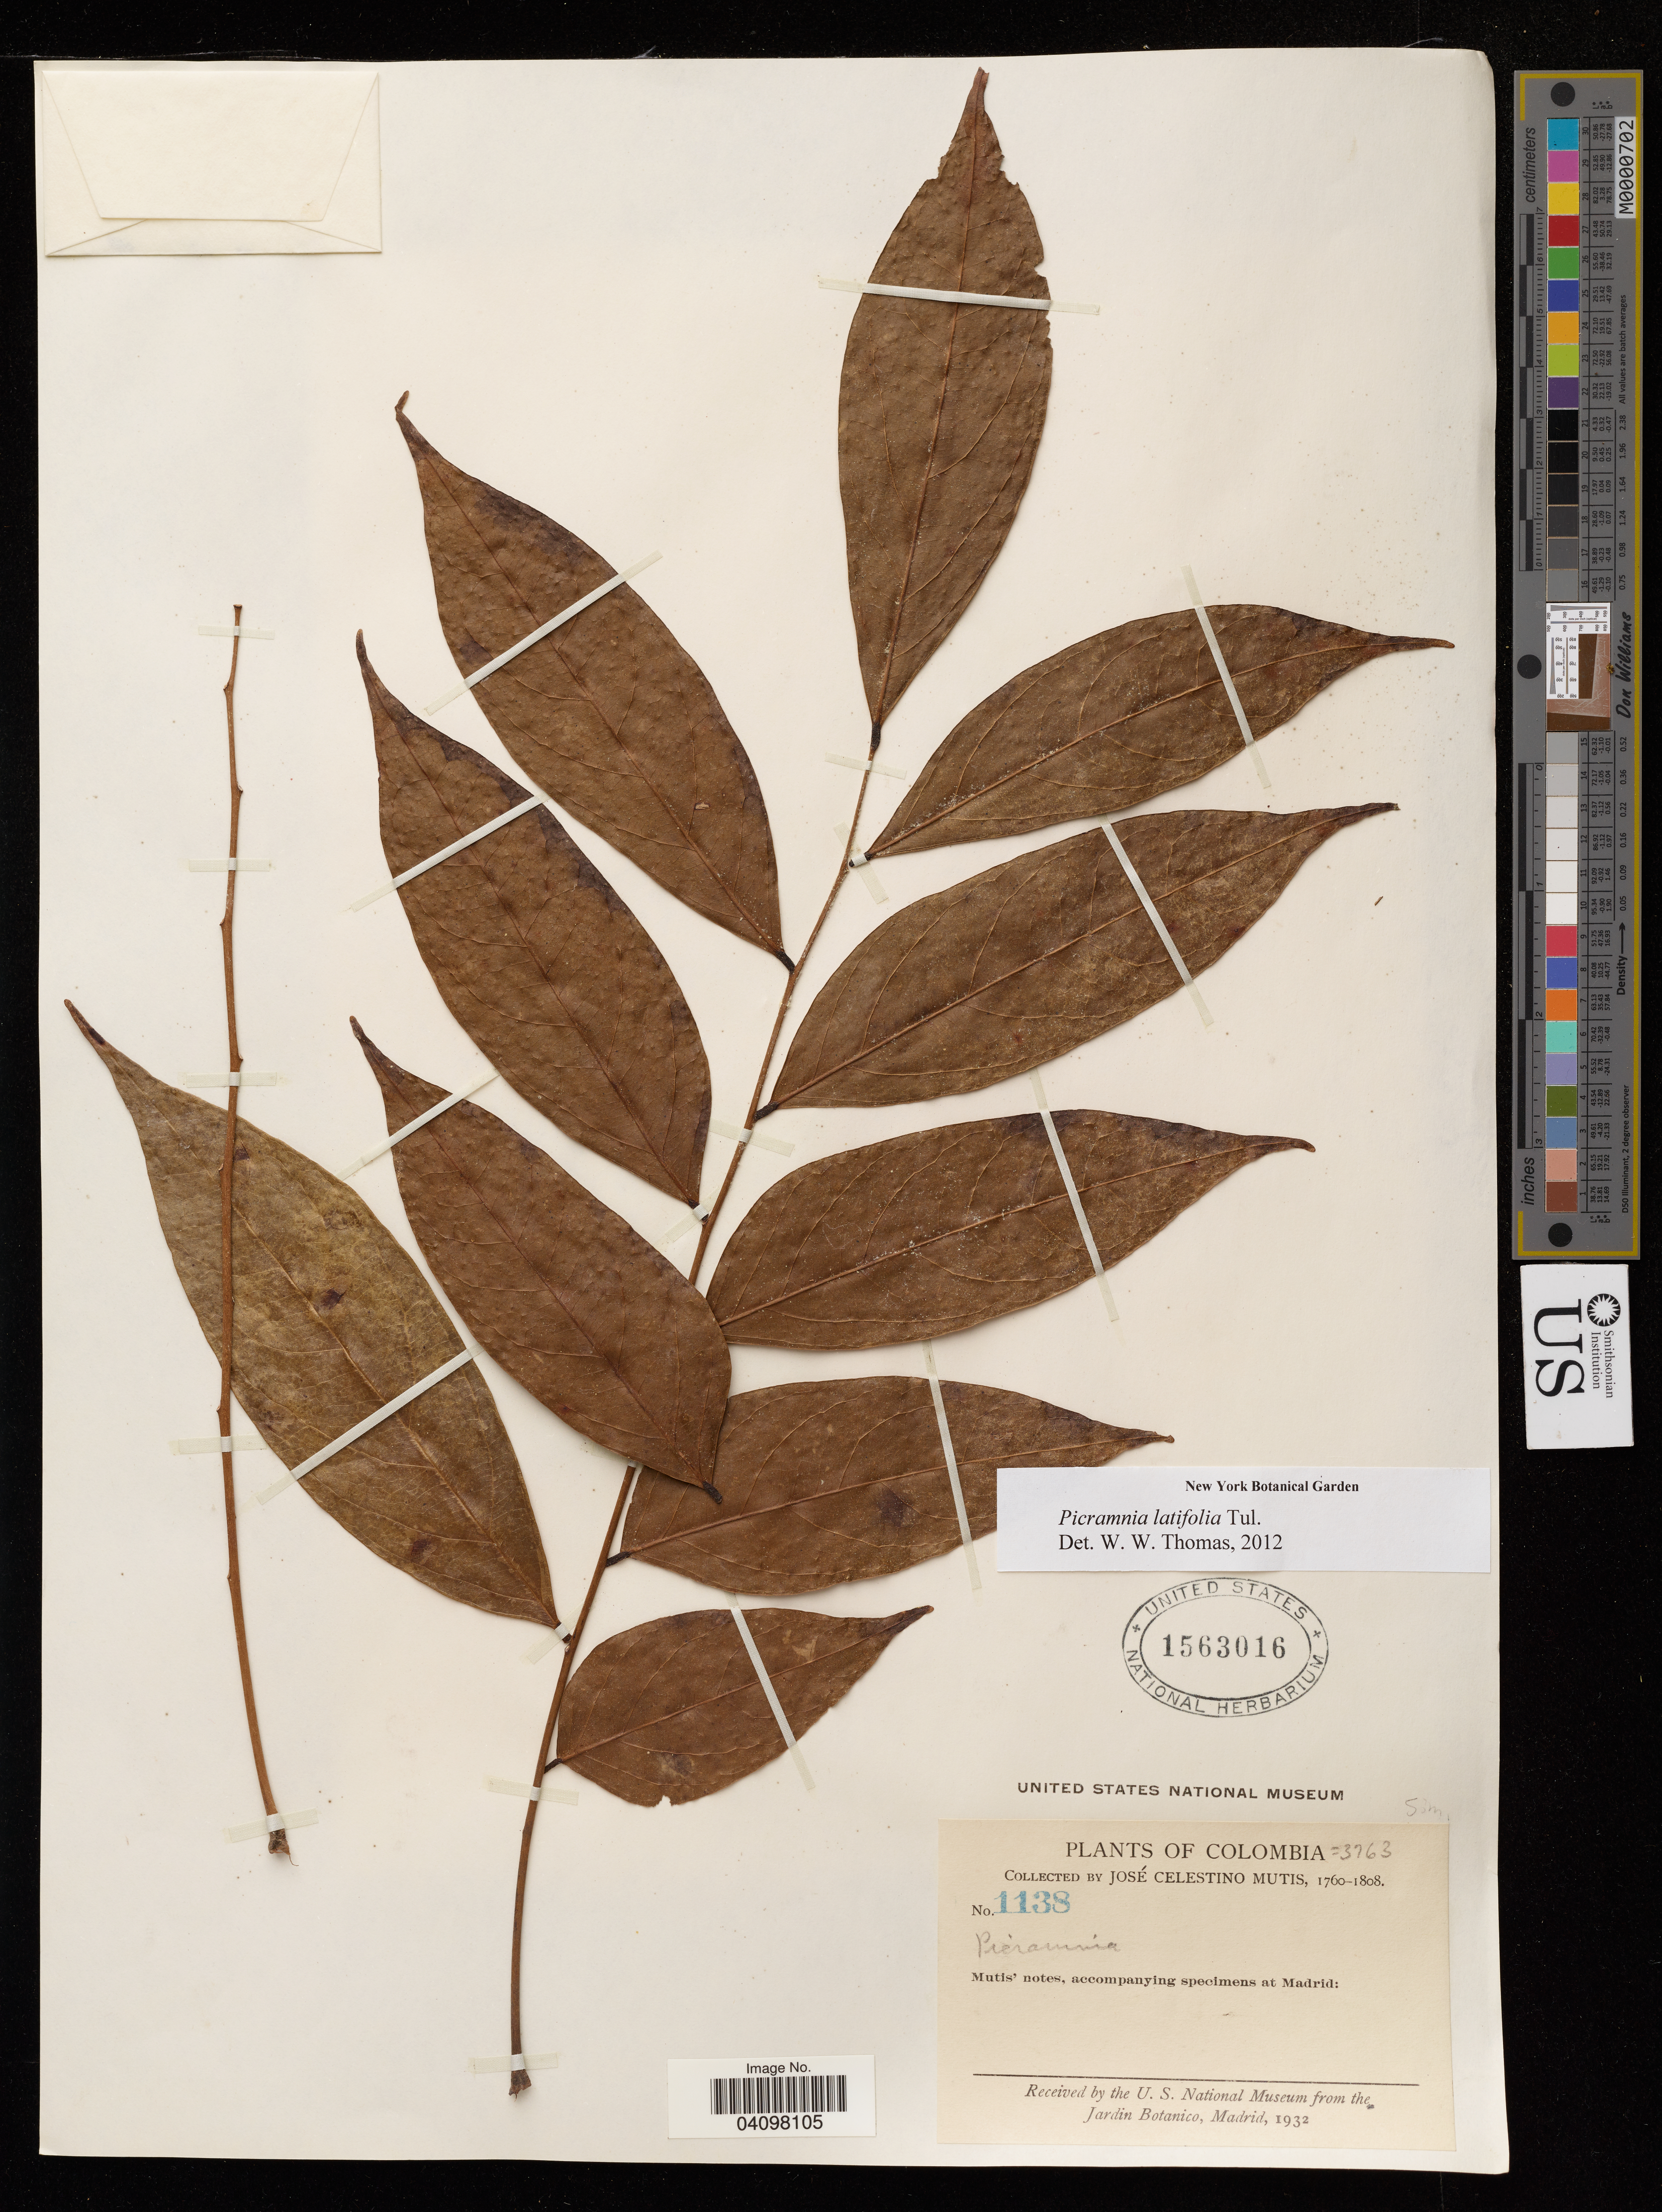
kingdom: Plantae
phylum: Tracheophyta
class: Magnoliopsida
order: Picramniales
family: Picramniaceae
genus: Picramnia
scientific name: Picramnia latifolia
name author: Tul.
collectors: J. Celestino Mutis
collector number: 3753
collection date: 1760/1808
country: Spain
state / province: Madrid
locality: Colombia.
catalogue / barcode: US 1563016